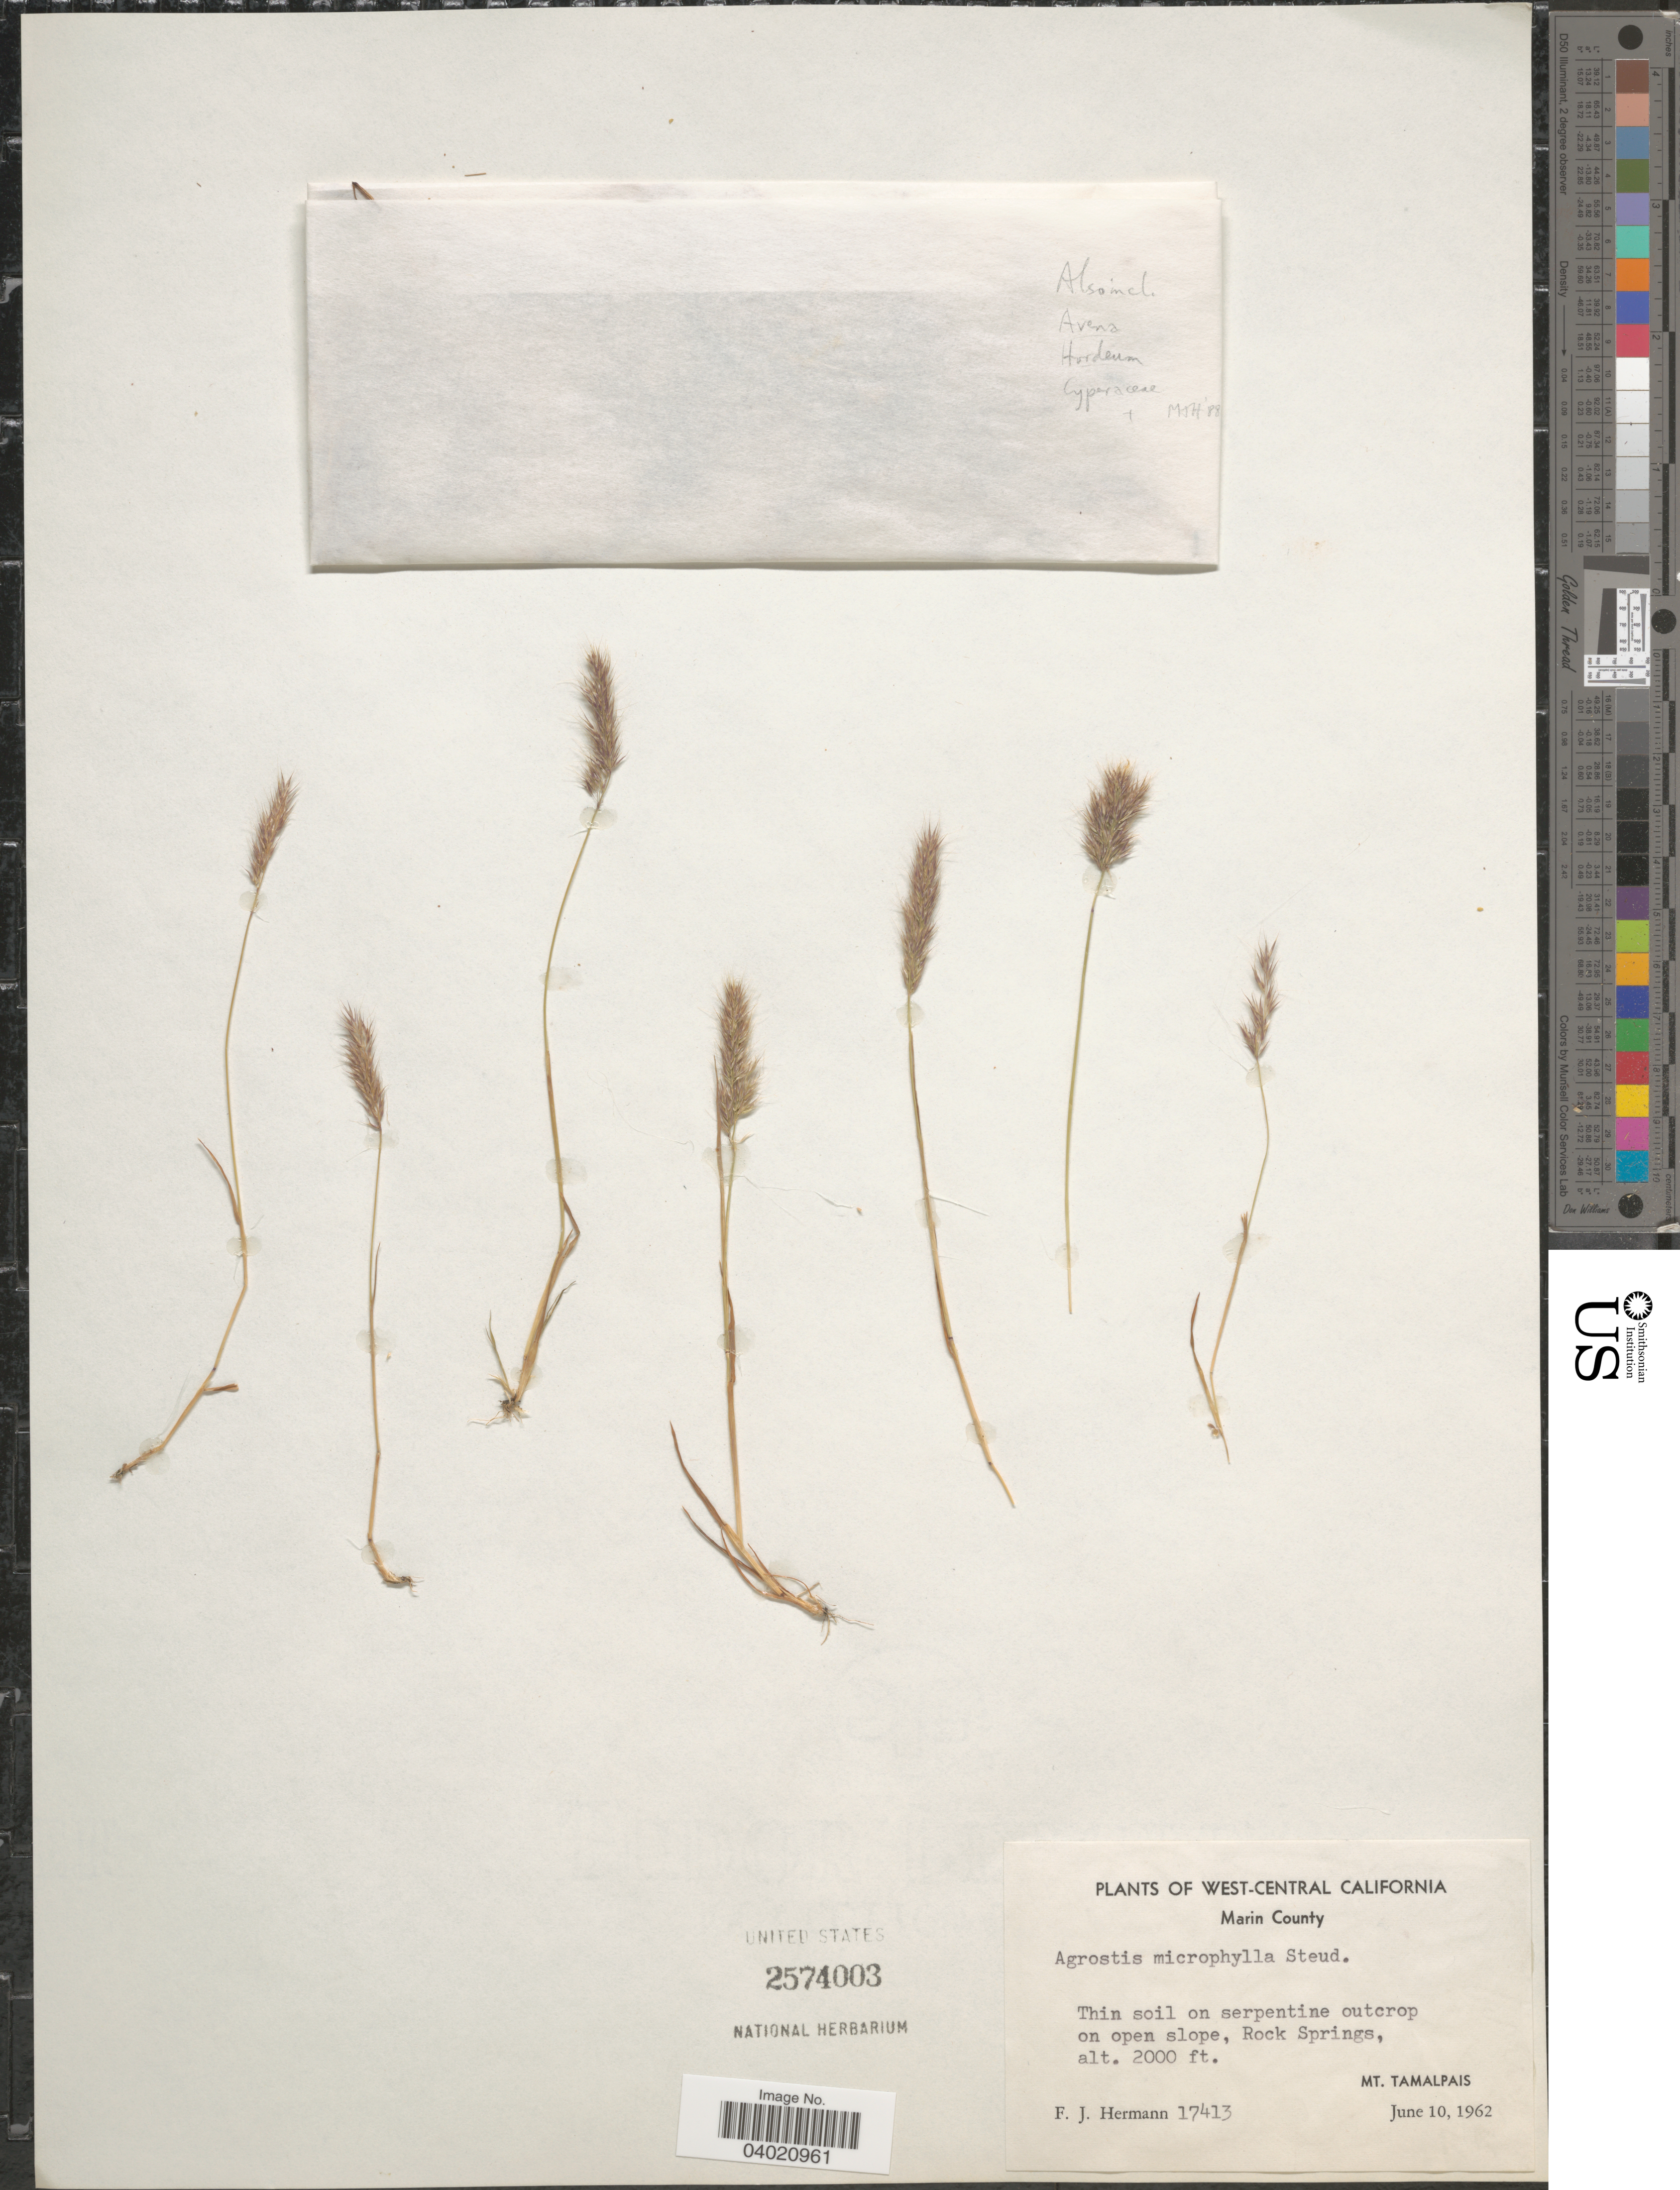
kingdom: Plantae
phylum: Tracheophyta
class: Liliopsida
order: Poales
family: Poaceae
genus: Agrostis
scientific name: Agrostis microphylla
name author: Steud.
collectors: F. J. Hermann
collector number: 17413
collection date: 1962-06-10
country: United States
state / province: California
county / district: Marin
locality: Western-Central California. Marin County. Rock Springs. Mt. Tamalpais.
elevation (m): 610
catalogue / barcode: US 2574003